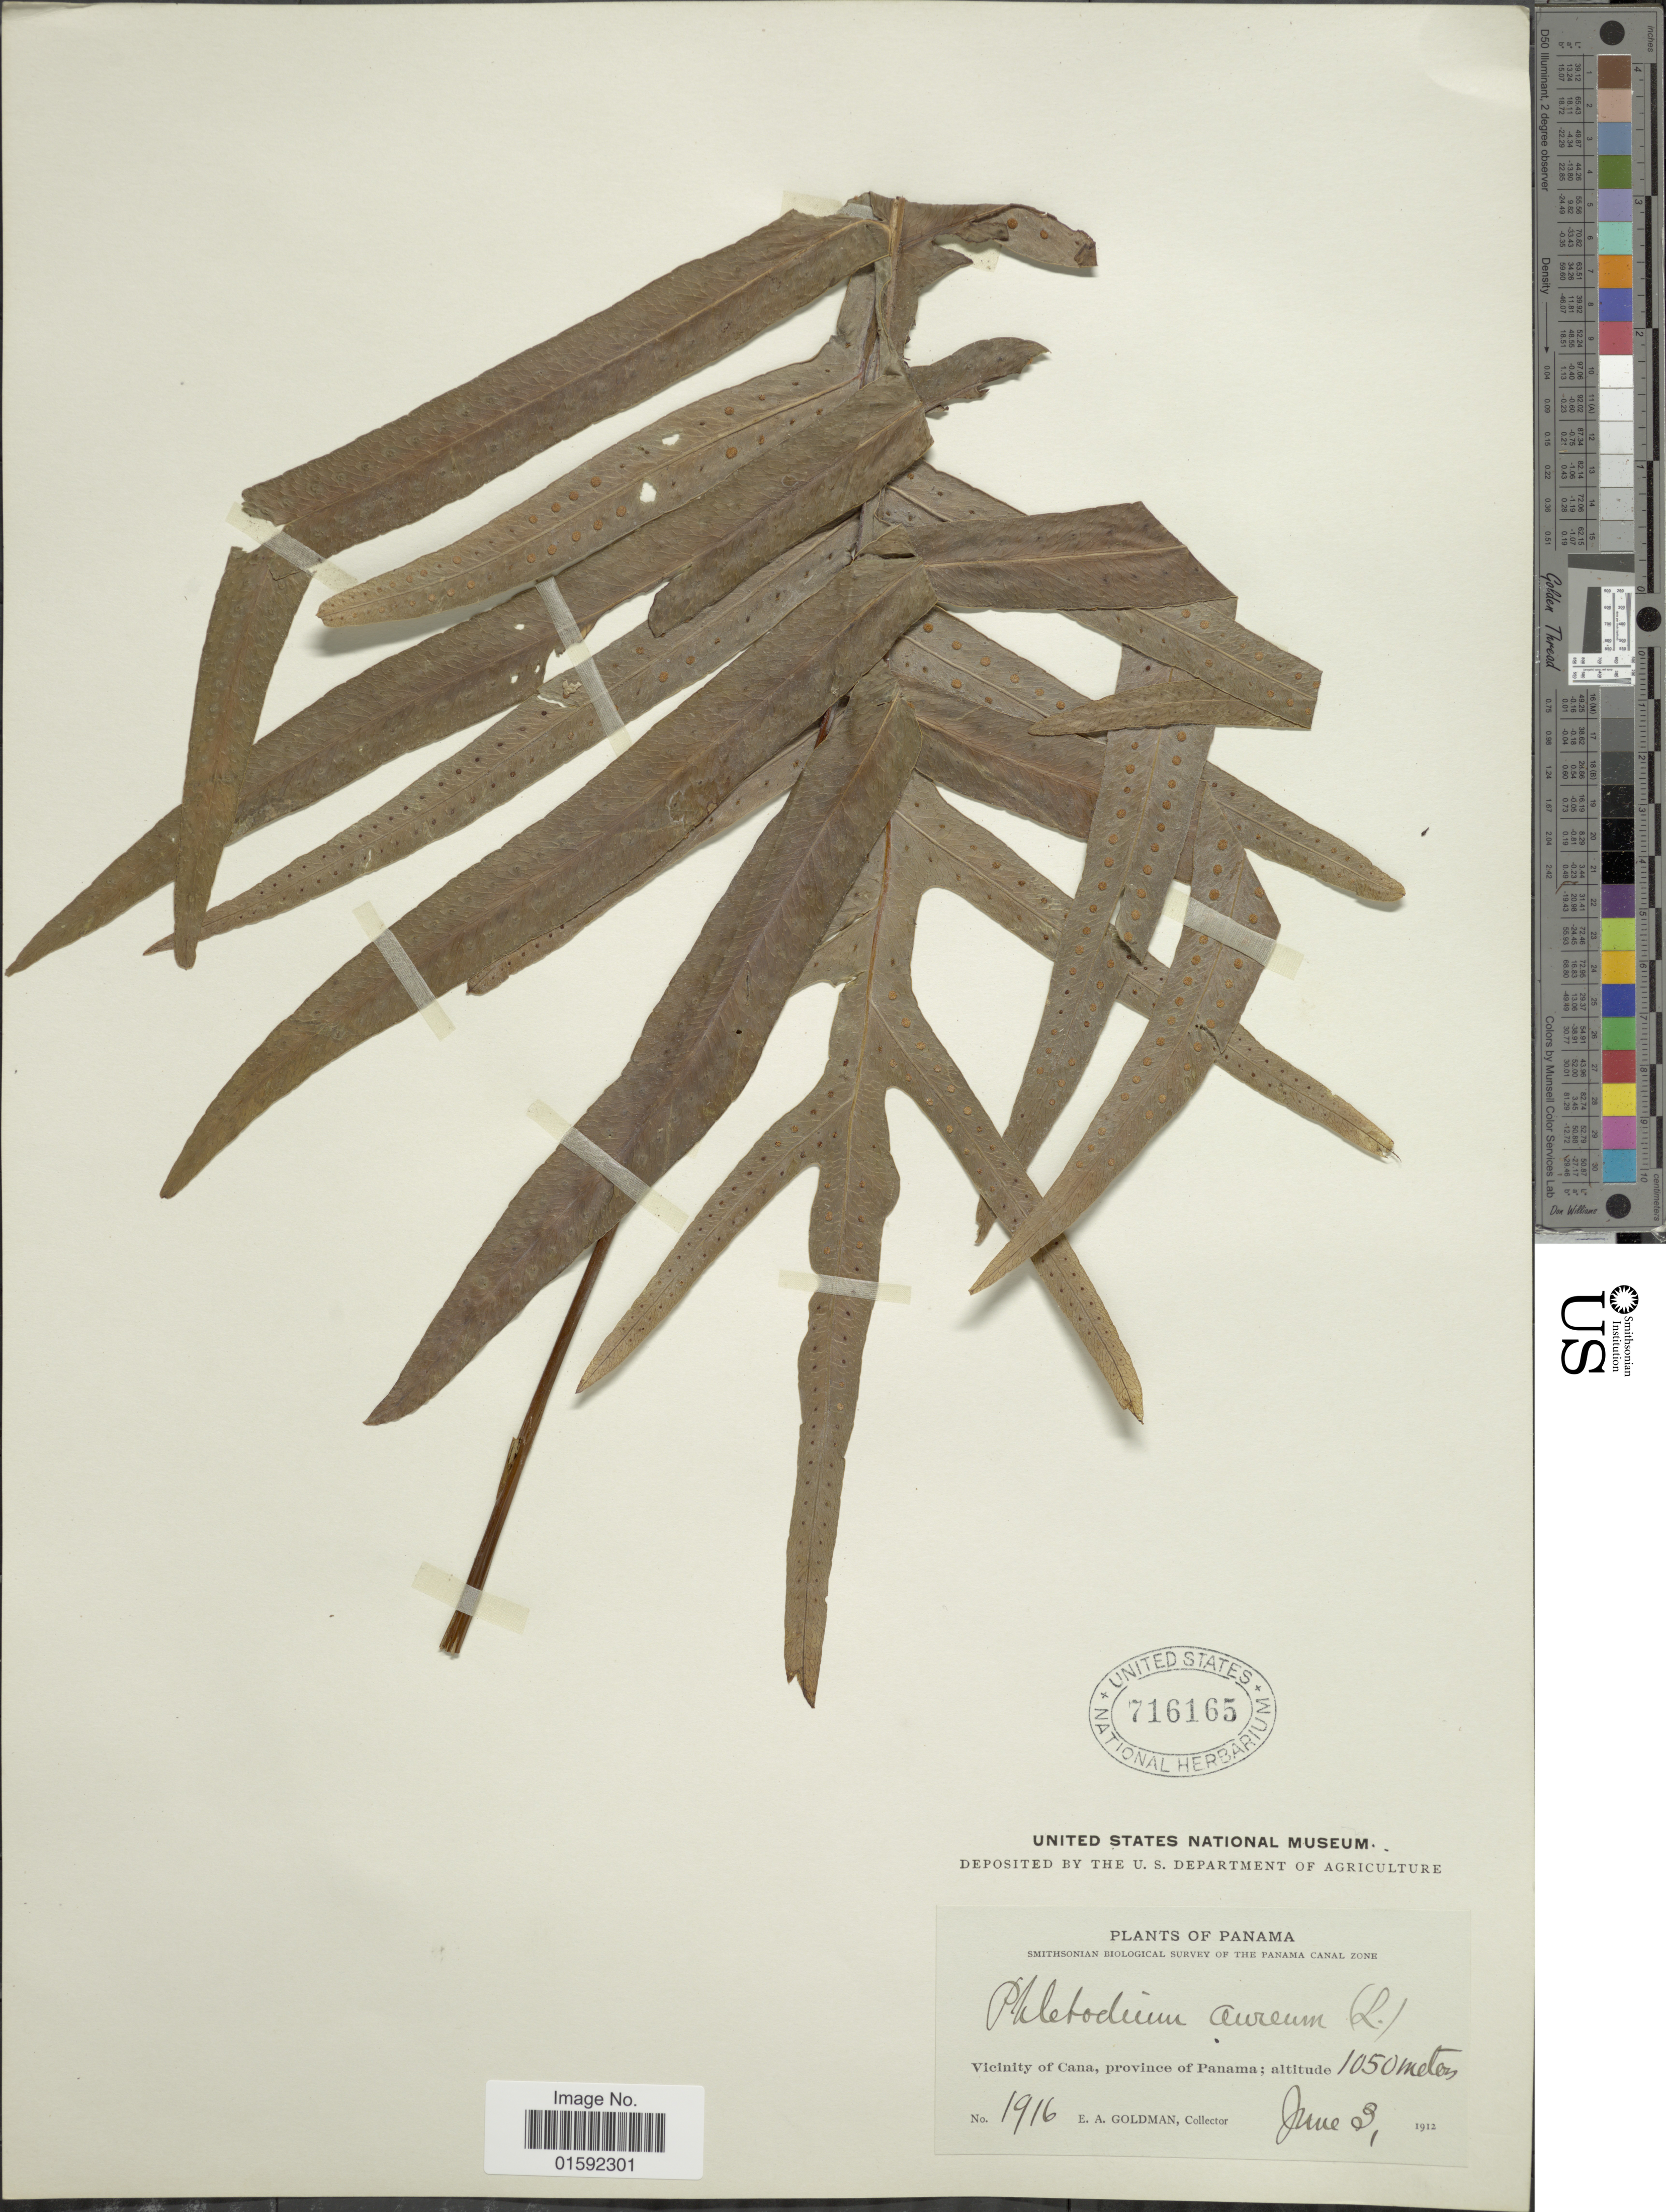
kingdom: Plantae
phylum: Tracheophyta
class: Polypodiopsida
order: Polypodiales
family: Polypodiaceae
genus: Phlebodium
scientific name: Phlebodium pseudoaureum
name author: (Cav.) Lellinger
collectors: E. A. Goldman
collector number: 1916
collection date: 1912-06-03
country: Panama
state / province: Panamá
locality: Panama, Vicinity of Cana, province of Panama.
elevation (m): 1050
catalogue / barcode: US 716165